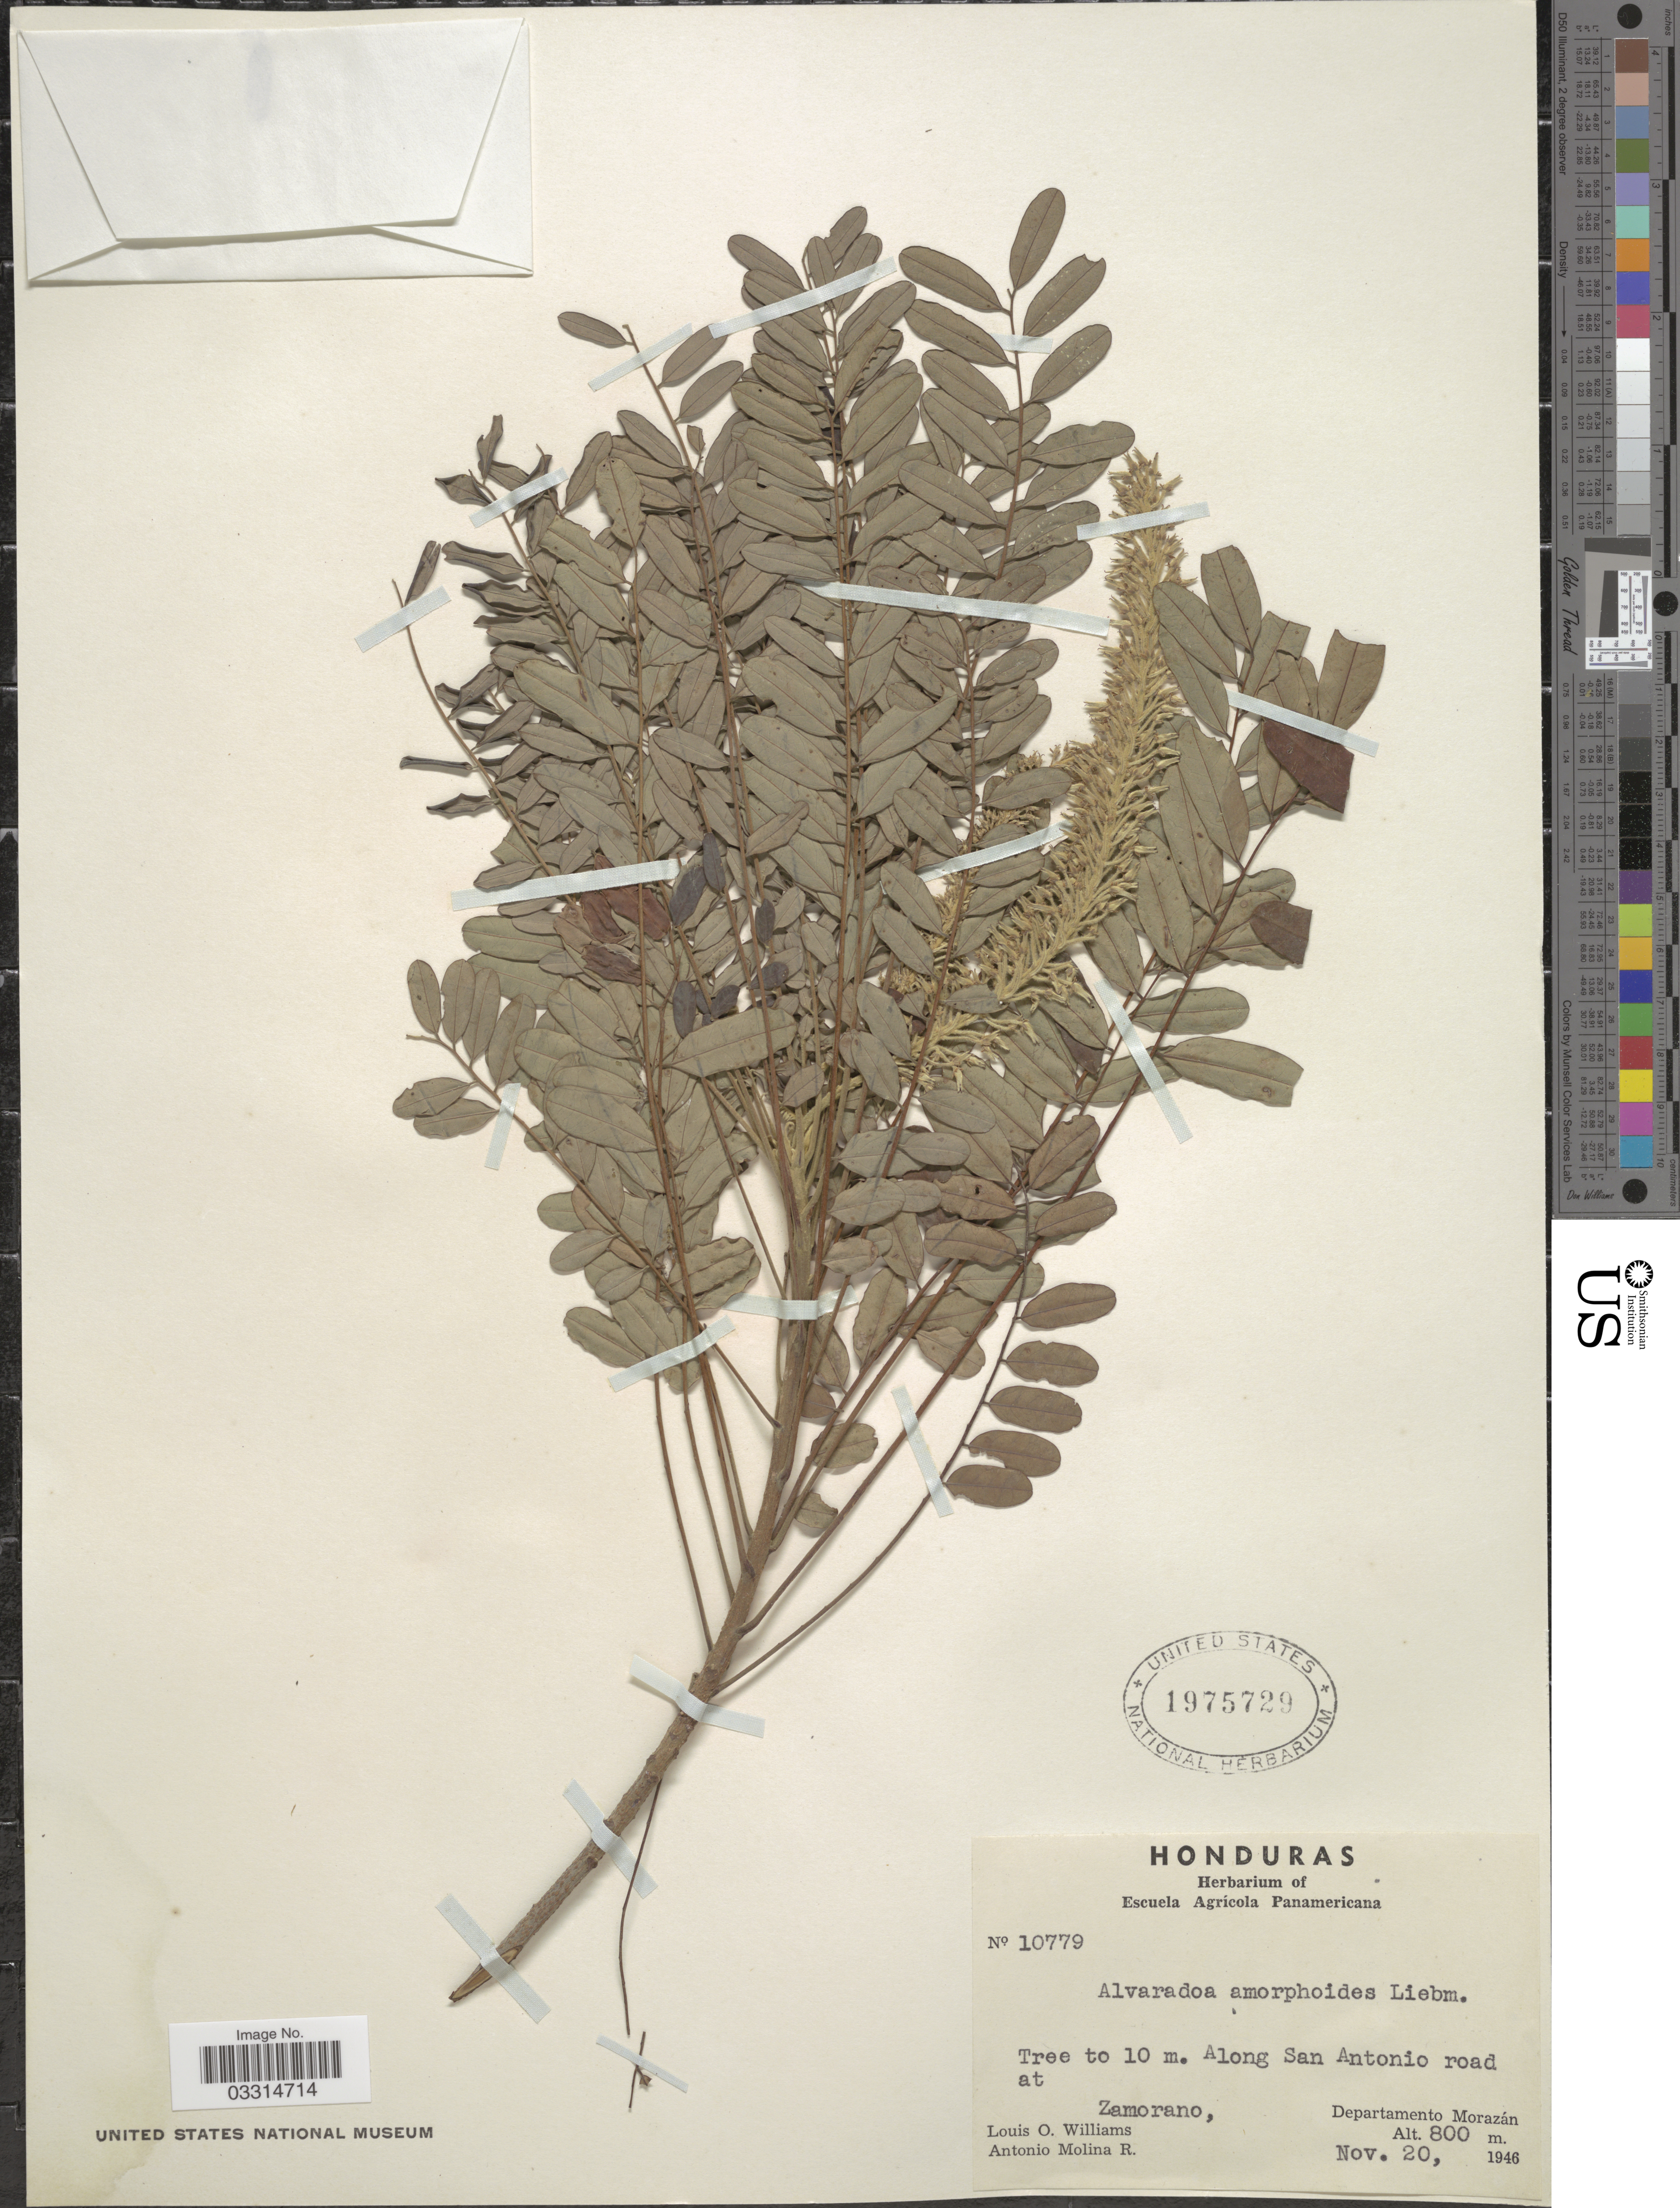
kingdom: Plantae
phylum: Tracheophyta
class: Magnoliopsida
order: Picramniales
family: Picramniaceae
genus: Alvaradoa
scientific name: Alvaradoa amorphoides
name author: Liebm.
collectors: L. O. Williams & A. Molina R.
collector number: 10779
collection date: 1946-11-20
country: Honduras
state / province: Fco. Morazán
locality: Along San Antonio road at Zamorano, Departamento Morazán.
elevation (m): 800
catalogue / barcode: US 1975729